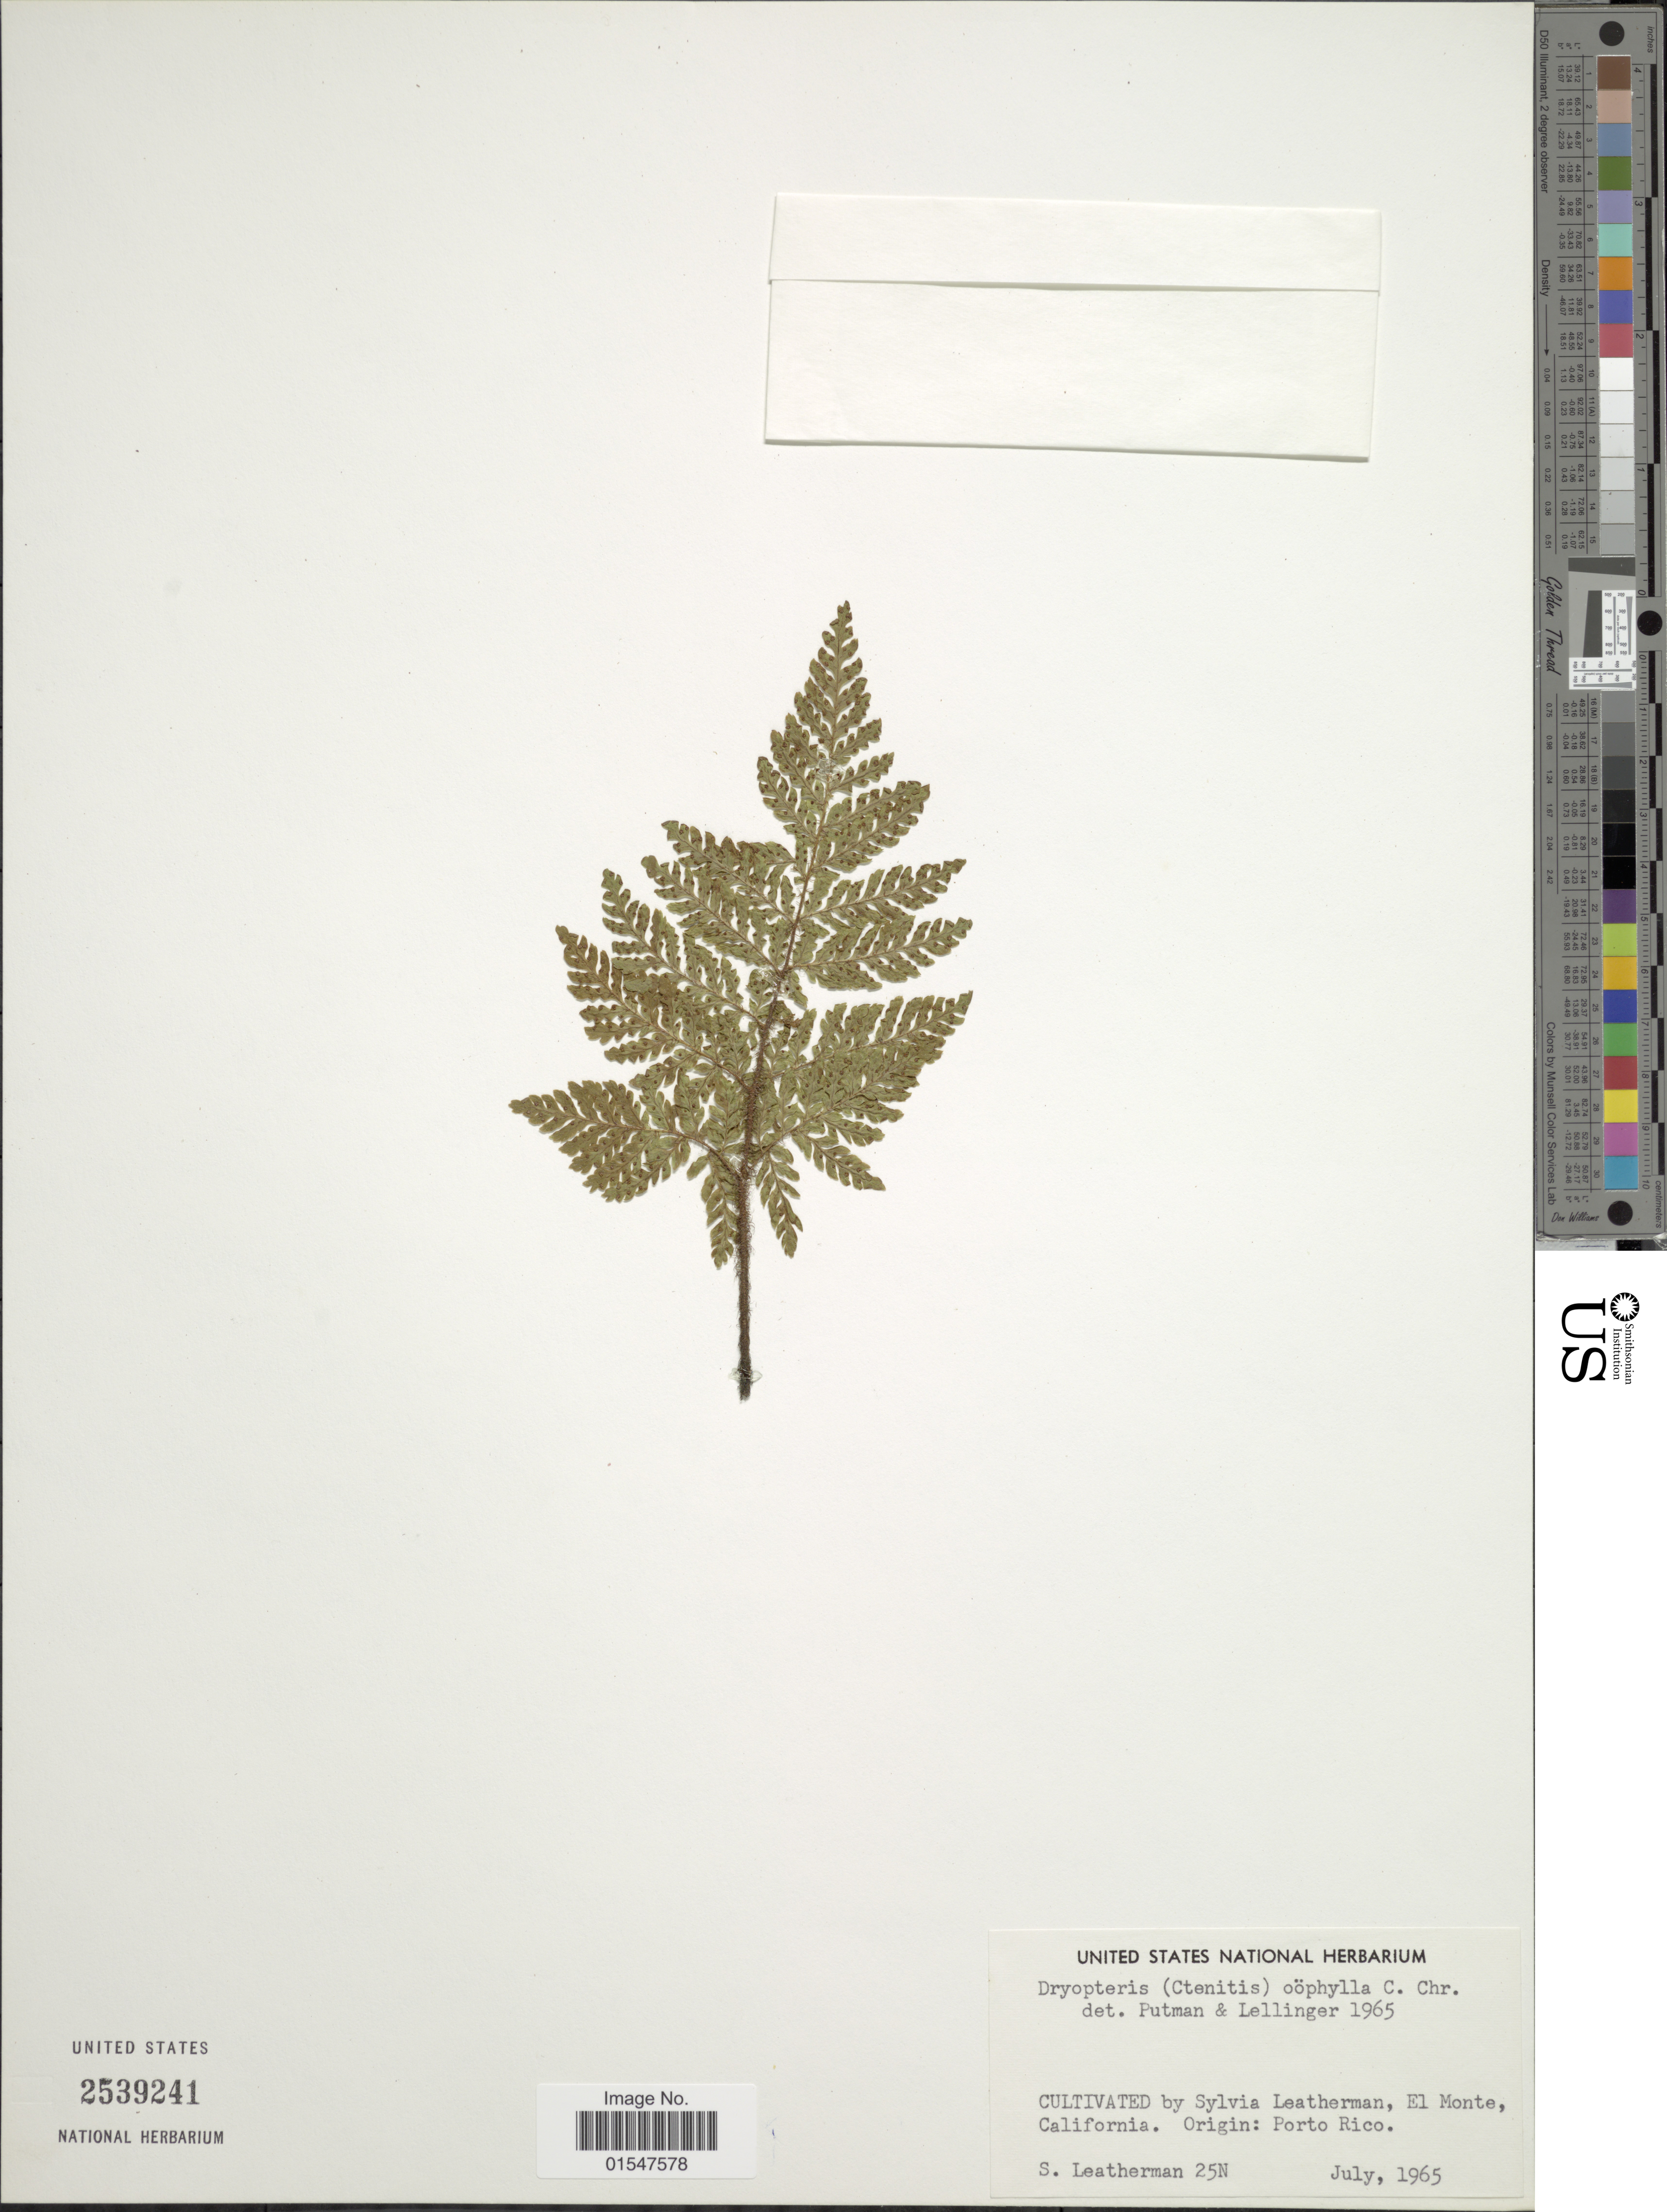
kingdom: Plantae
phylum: Tracheophyta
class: Polypodiopsida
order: Polypodiales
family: Dryopteridaceae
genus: Ctenitis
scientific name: Ctenitis oophylla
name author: (C. Chr.) Ching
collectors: S. Leatherman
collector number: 25N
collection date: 1965-07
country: United States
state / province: California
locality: El Monte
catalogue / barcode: US 2539241